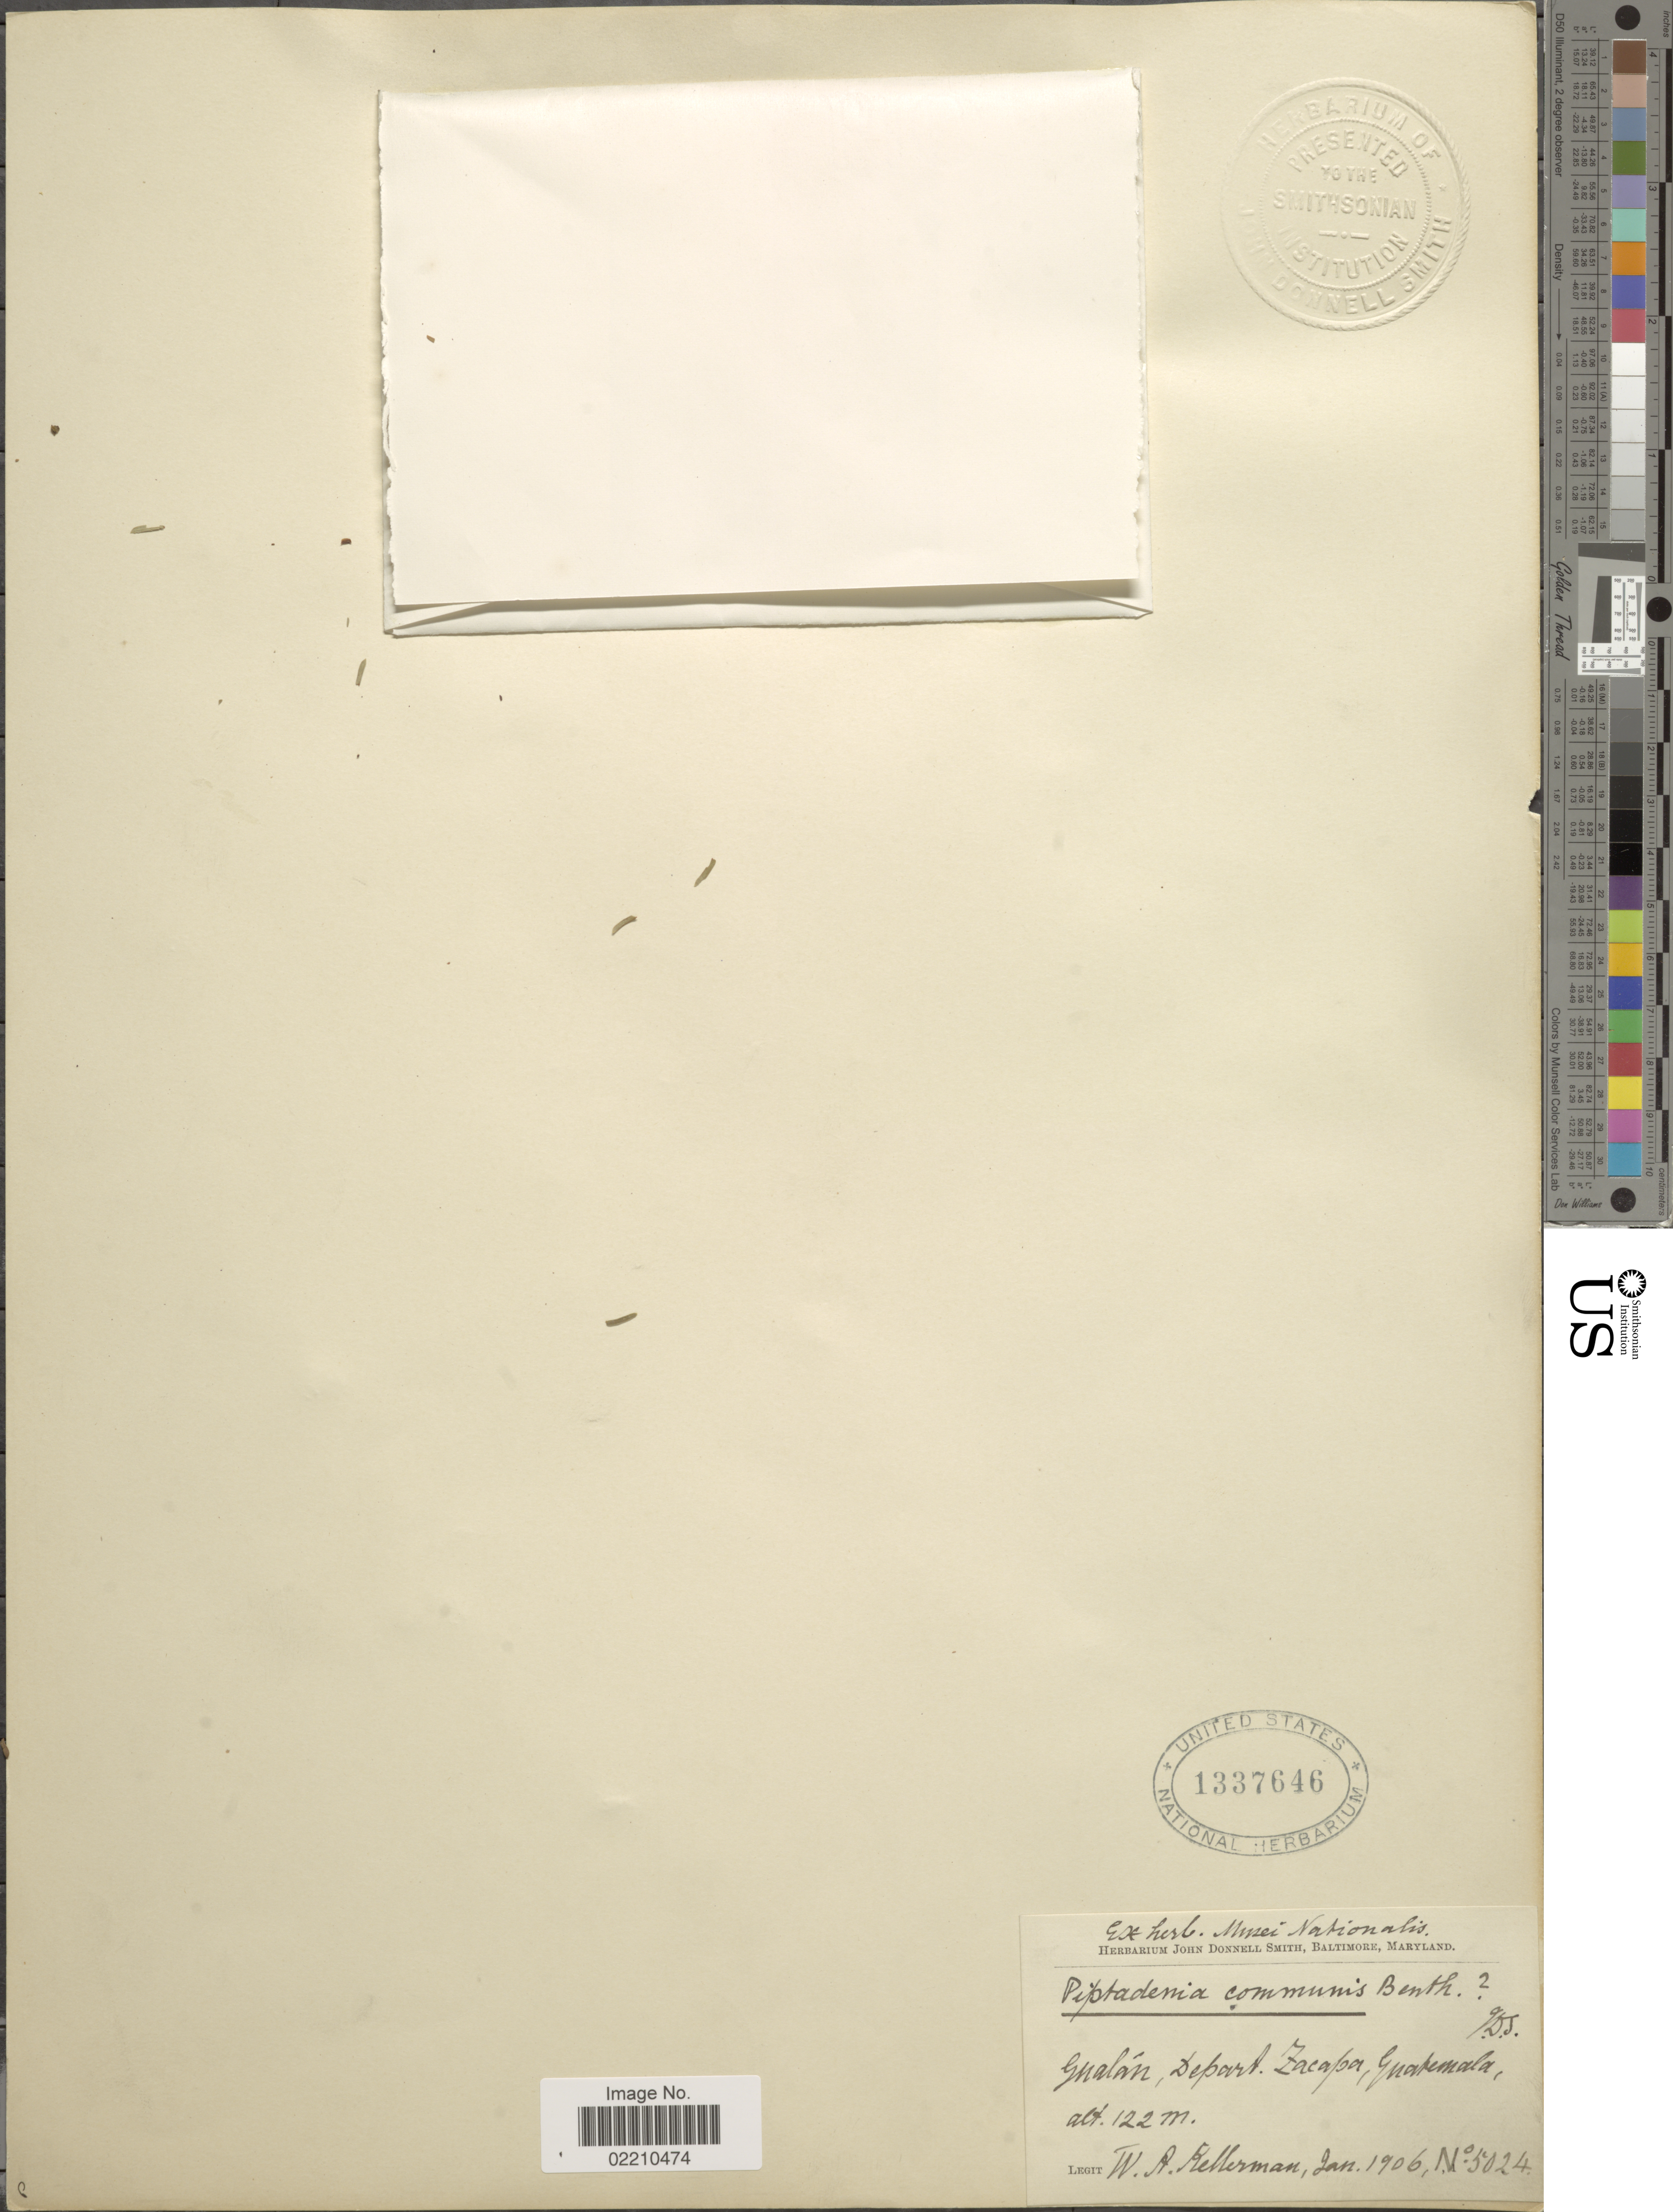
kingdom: Plantae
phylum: Tracheophyta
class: Magnoliopsida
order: Fabales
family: Fabaceae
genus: Piptadenia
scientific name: Piptadenia gonoacantha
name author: (Mart.) J.F. Macbr.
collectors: W. Kellerman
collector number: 5024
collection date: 1906-01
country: Guatemala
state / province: Zacapa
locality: Gualan, Depart. Zacapa, Guatemala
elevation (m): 122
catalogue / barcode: US 1337646